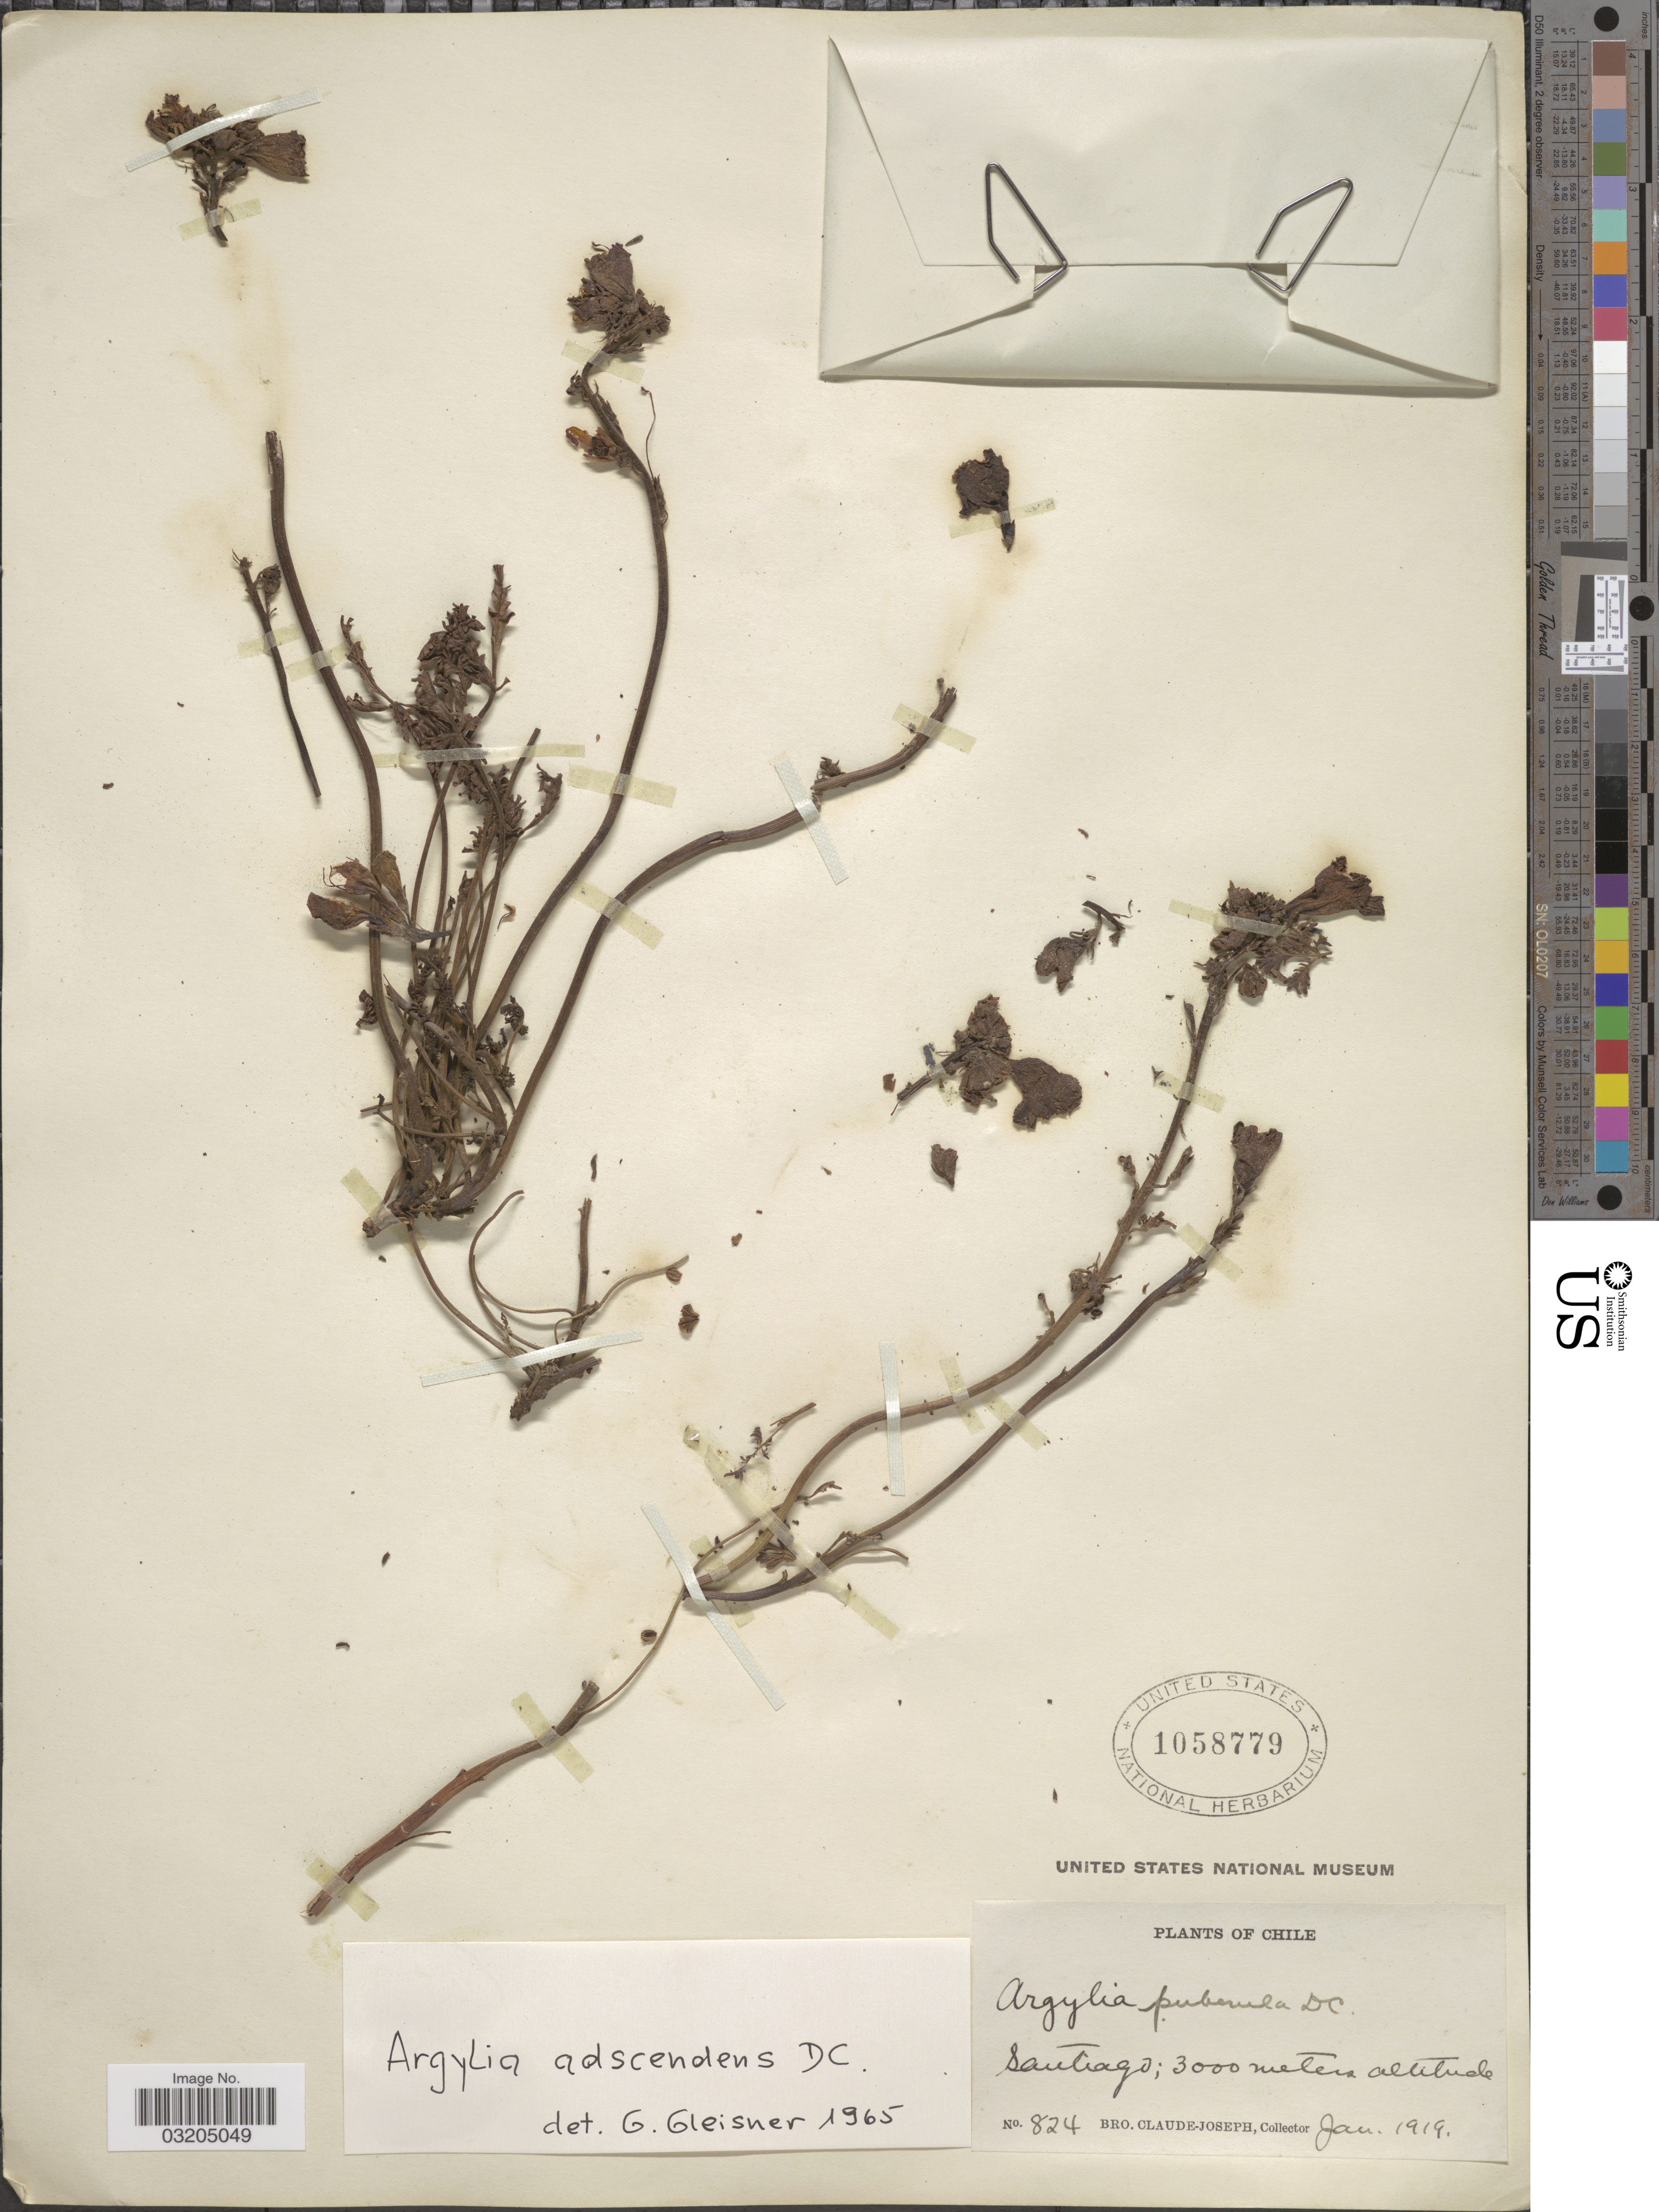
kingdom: Plantae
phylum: Tracheophyta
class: Magnoliopsida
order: Lamiales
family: Bignoniaceae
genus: Argylia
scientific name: Argylia adscendens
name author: A. DC.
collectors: Bro. Claude-Joseph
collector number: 824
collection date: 1919-01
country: Chile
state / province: Región Metropolitana (RM)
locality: Santiago.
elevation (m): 3000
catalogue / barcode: US 1058779